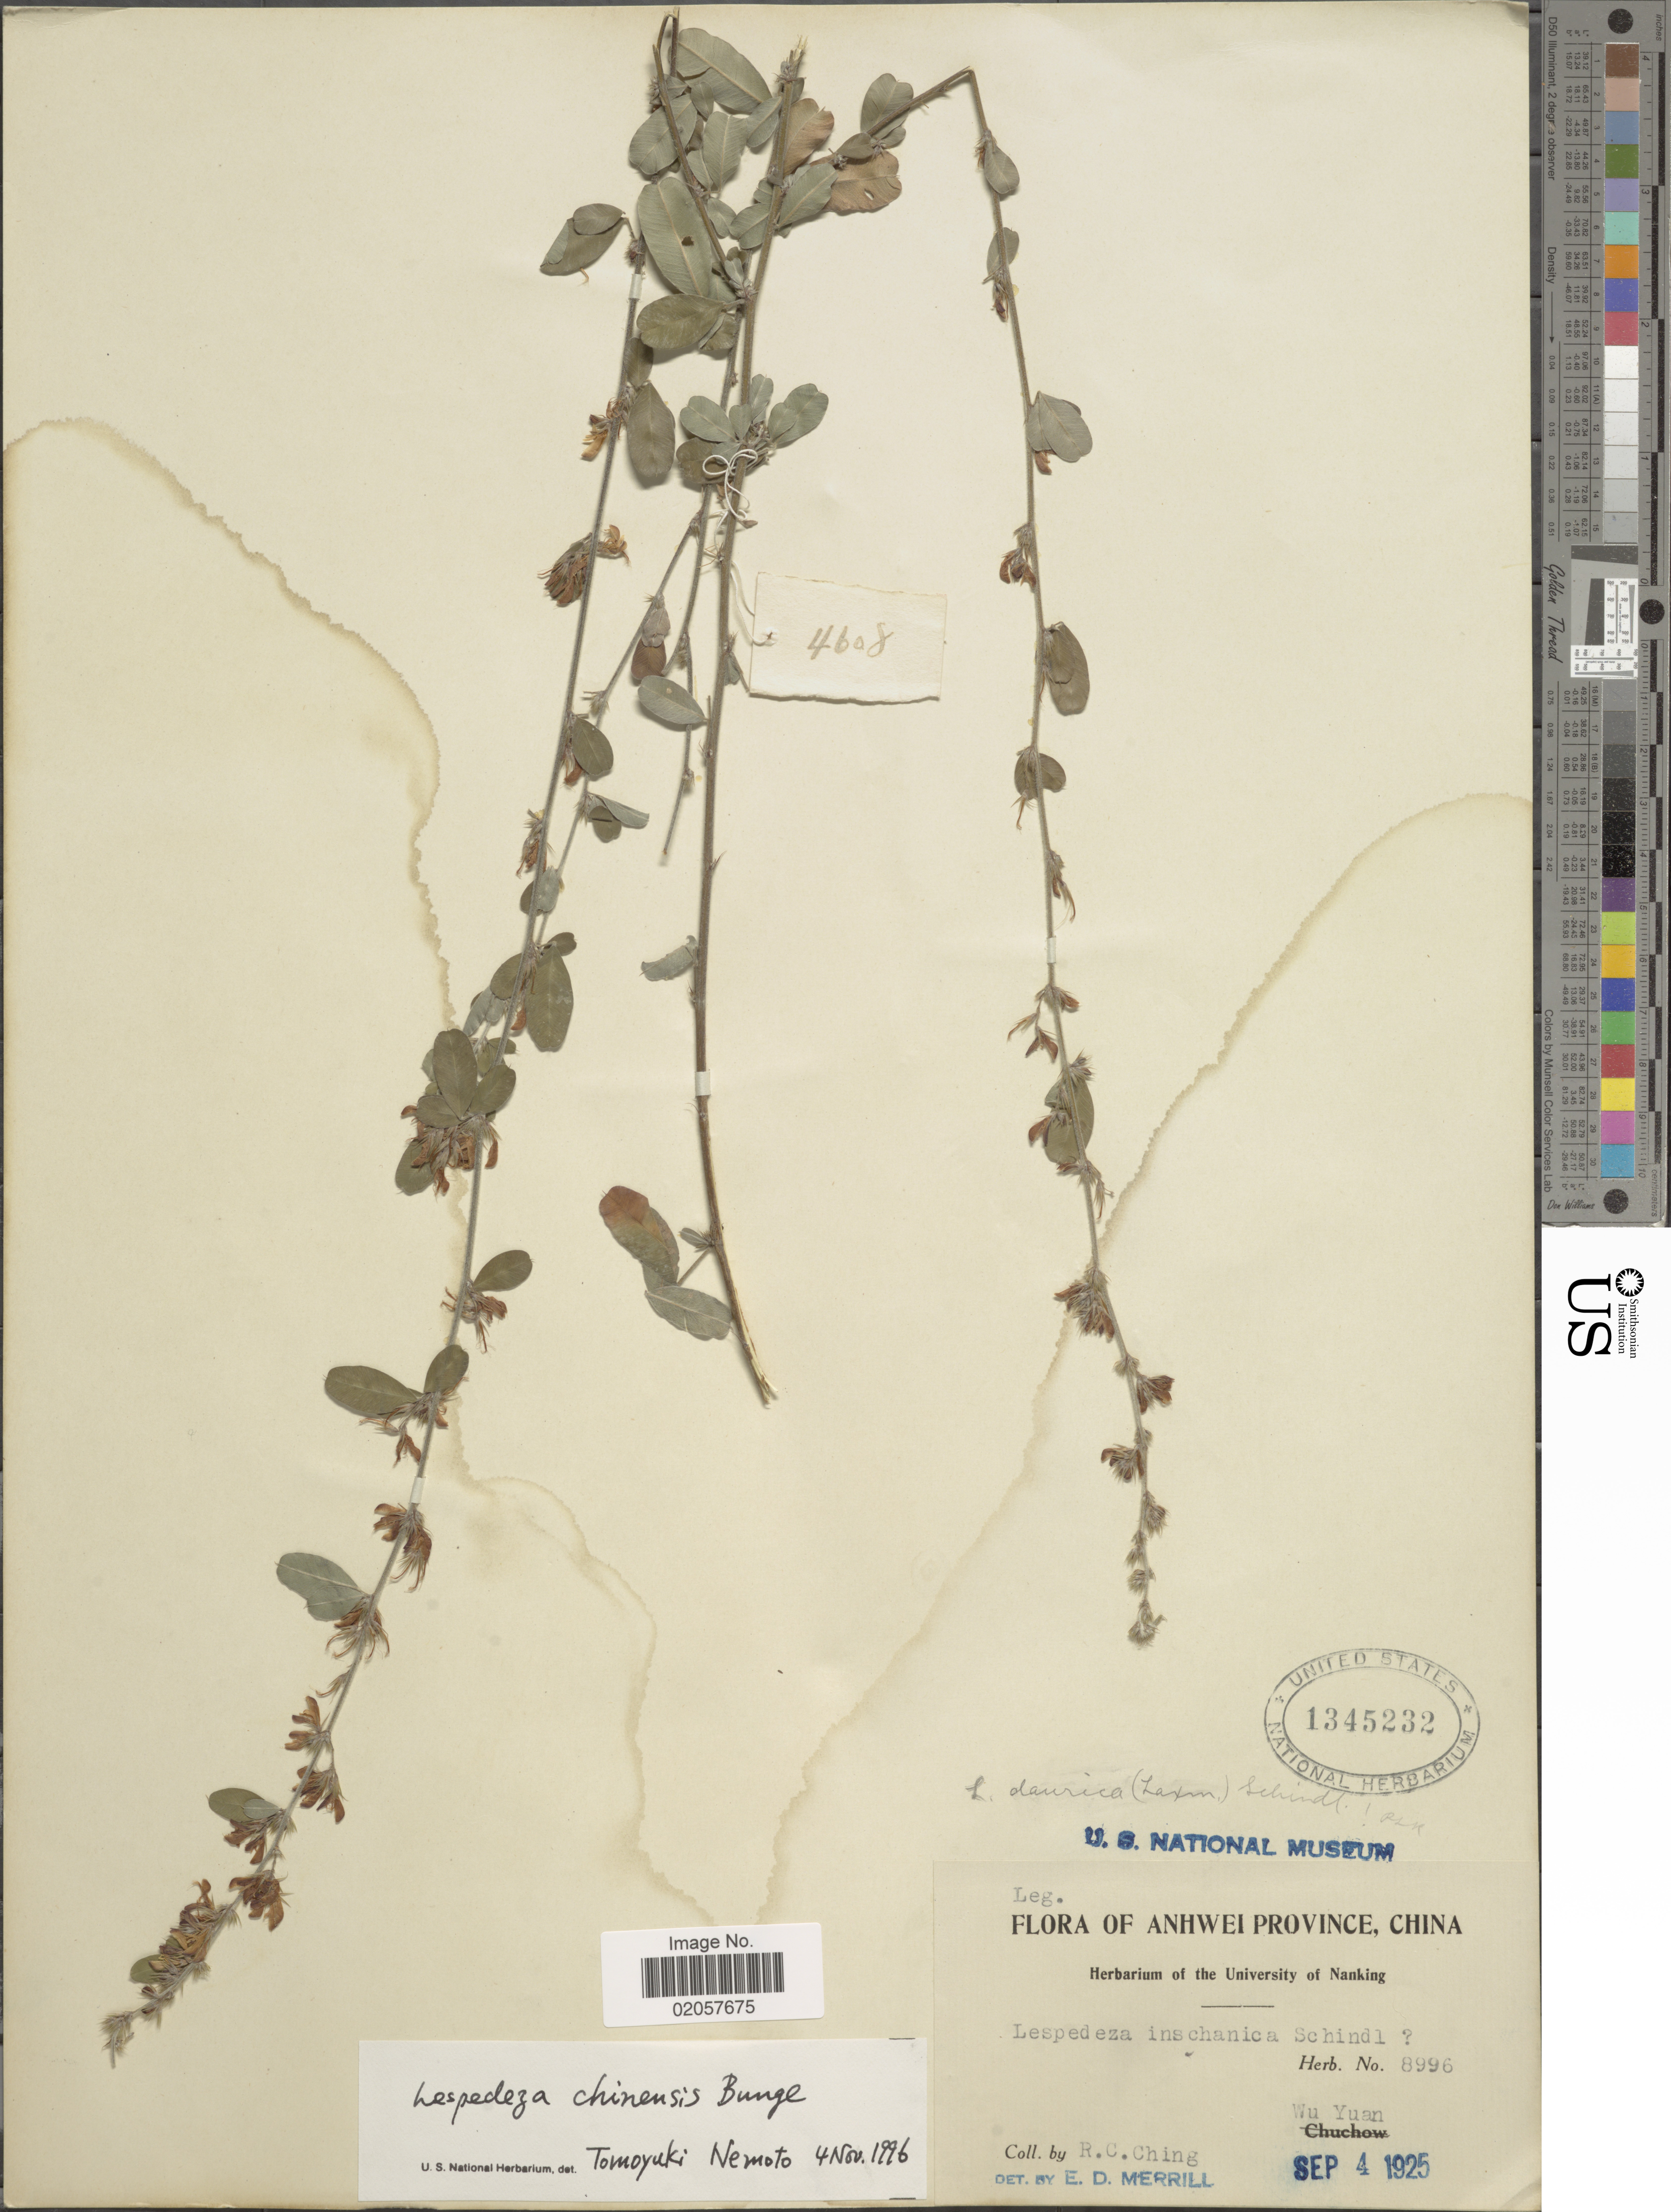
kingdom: Plantae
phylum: Tracheophyta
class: Magnoliopsida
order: Fabales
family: Fabaceae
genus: Lespedeza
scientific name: Lespedeza chinensis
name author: G. Don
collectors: R. C. Ching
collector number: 8996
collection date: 1925-09-04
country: China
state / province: Anhui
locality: Anhwei Province, Wu Yuan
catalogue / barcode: US 1345232